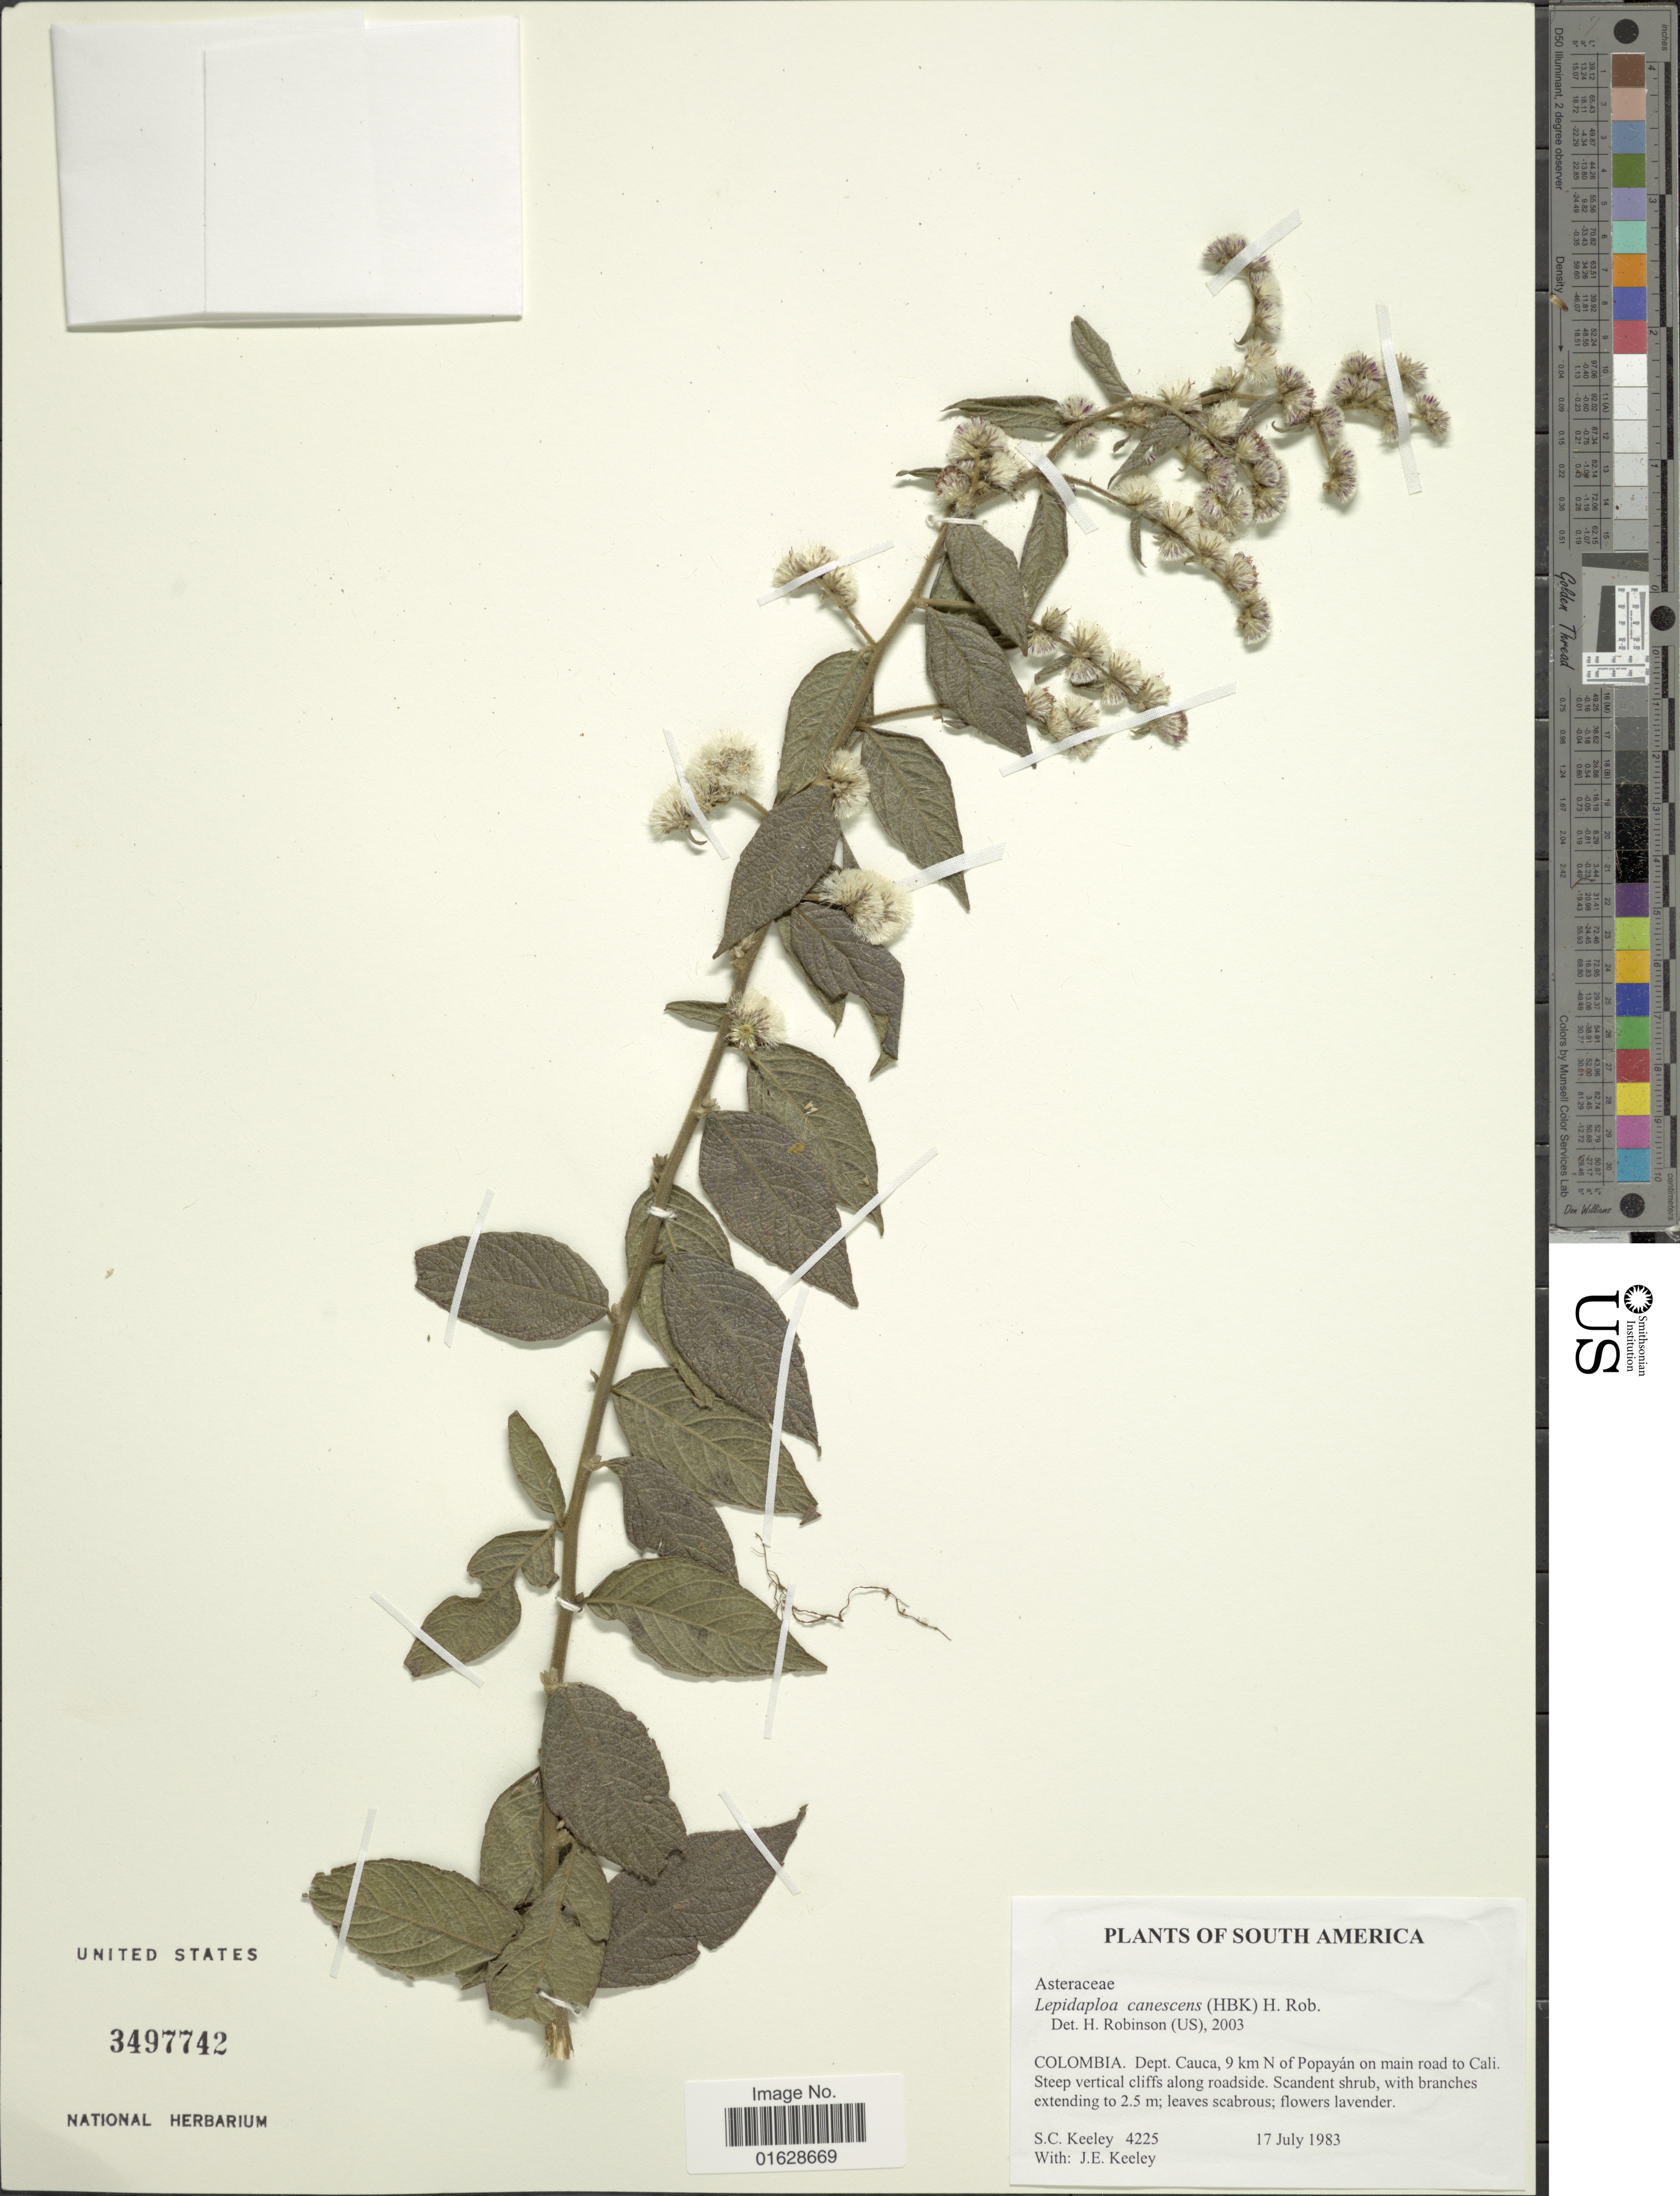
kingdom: Plantae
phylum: Tracheophyta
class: Magnoliopsida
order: Asterales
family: Asteraceae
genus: Lepidaploa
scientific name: Lepidaploa canescens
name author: (Kunth) H. Rob.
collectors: S. C. Keeley & J. E. Keeley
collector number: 4225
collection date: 1983-07-17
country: Colombia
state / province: Cauca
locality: Colombia. Dept. Cauca, 9 km N of Popayan on main road to Cali. Steep vertical cliffs along roadside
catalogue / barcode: US 3497742